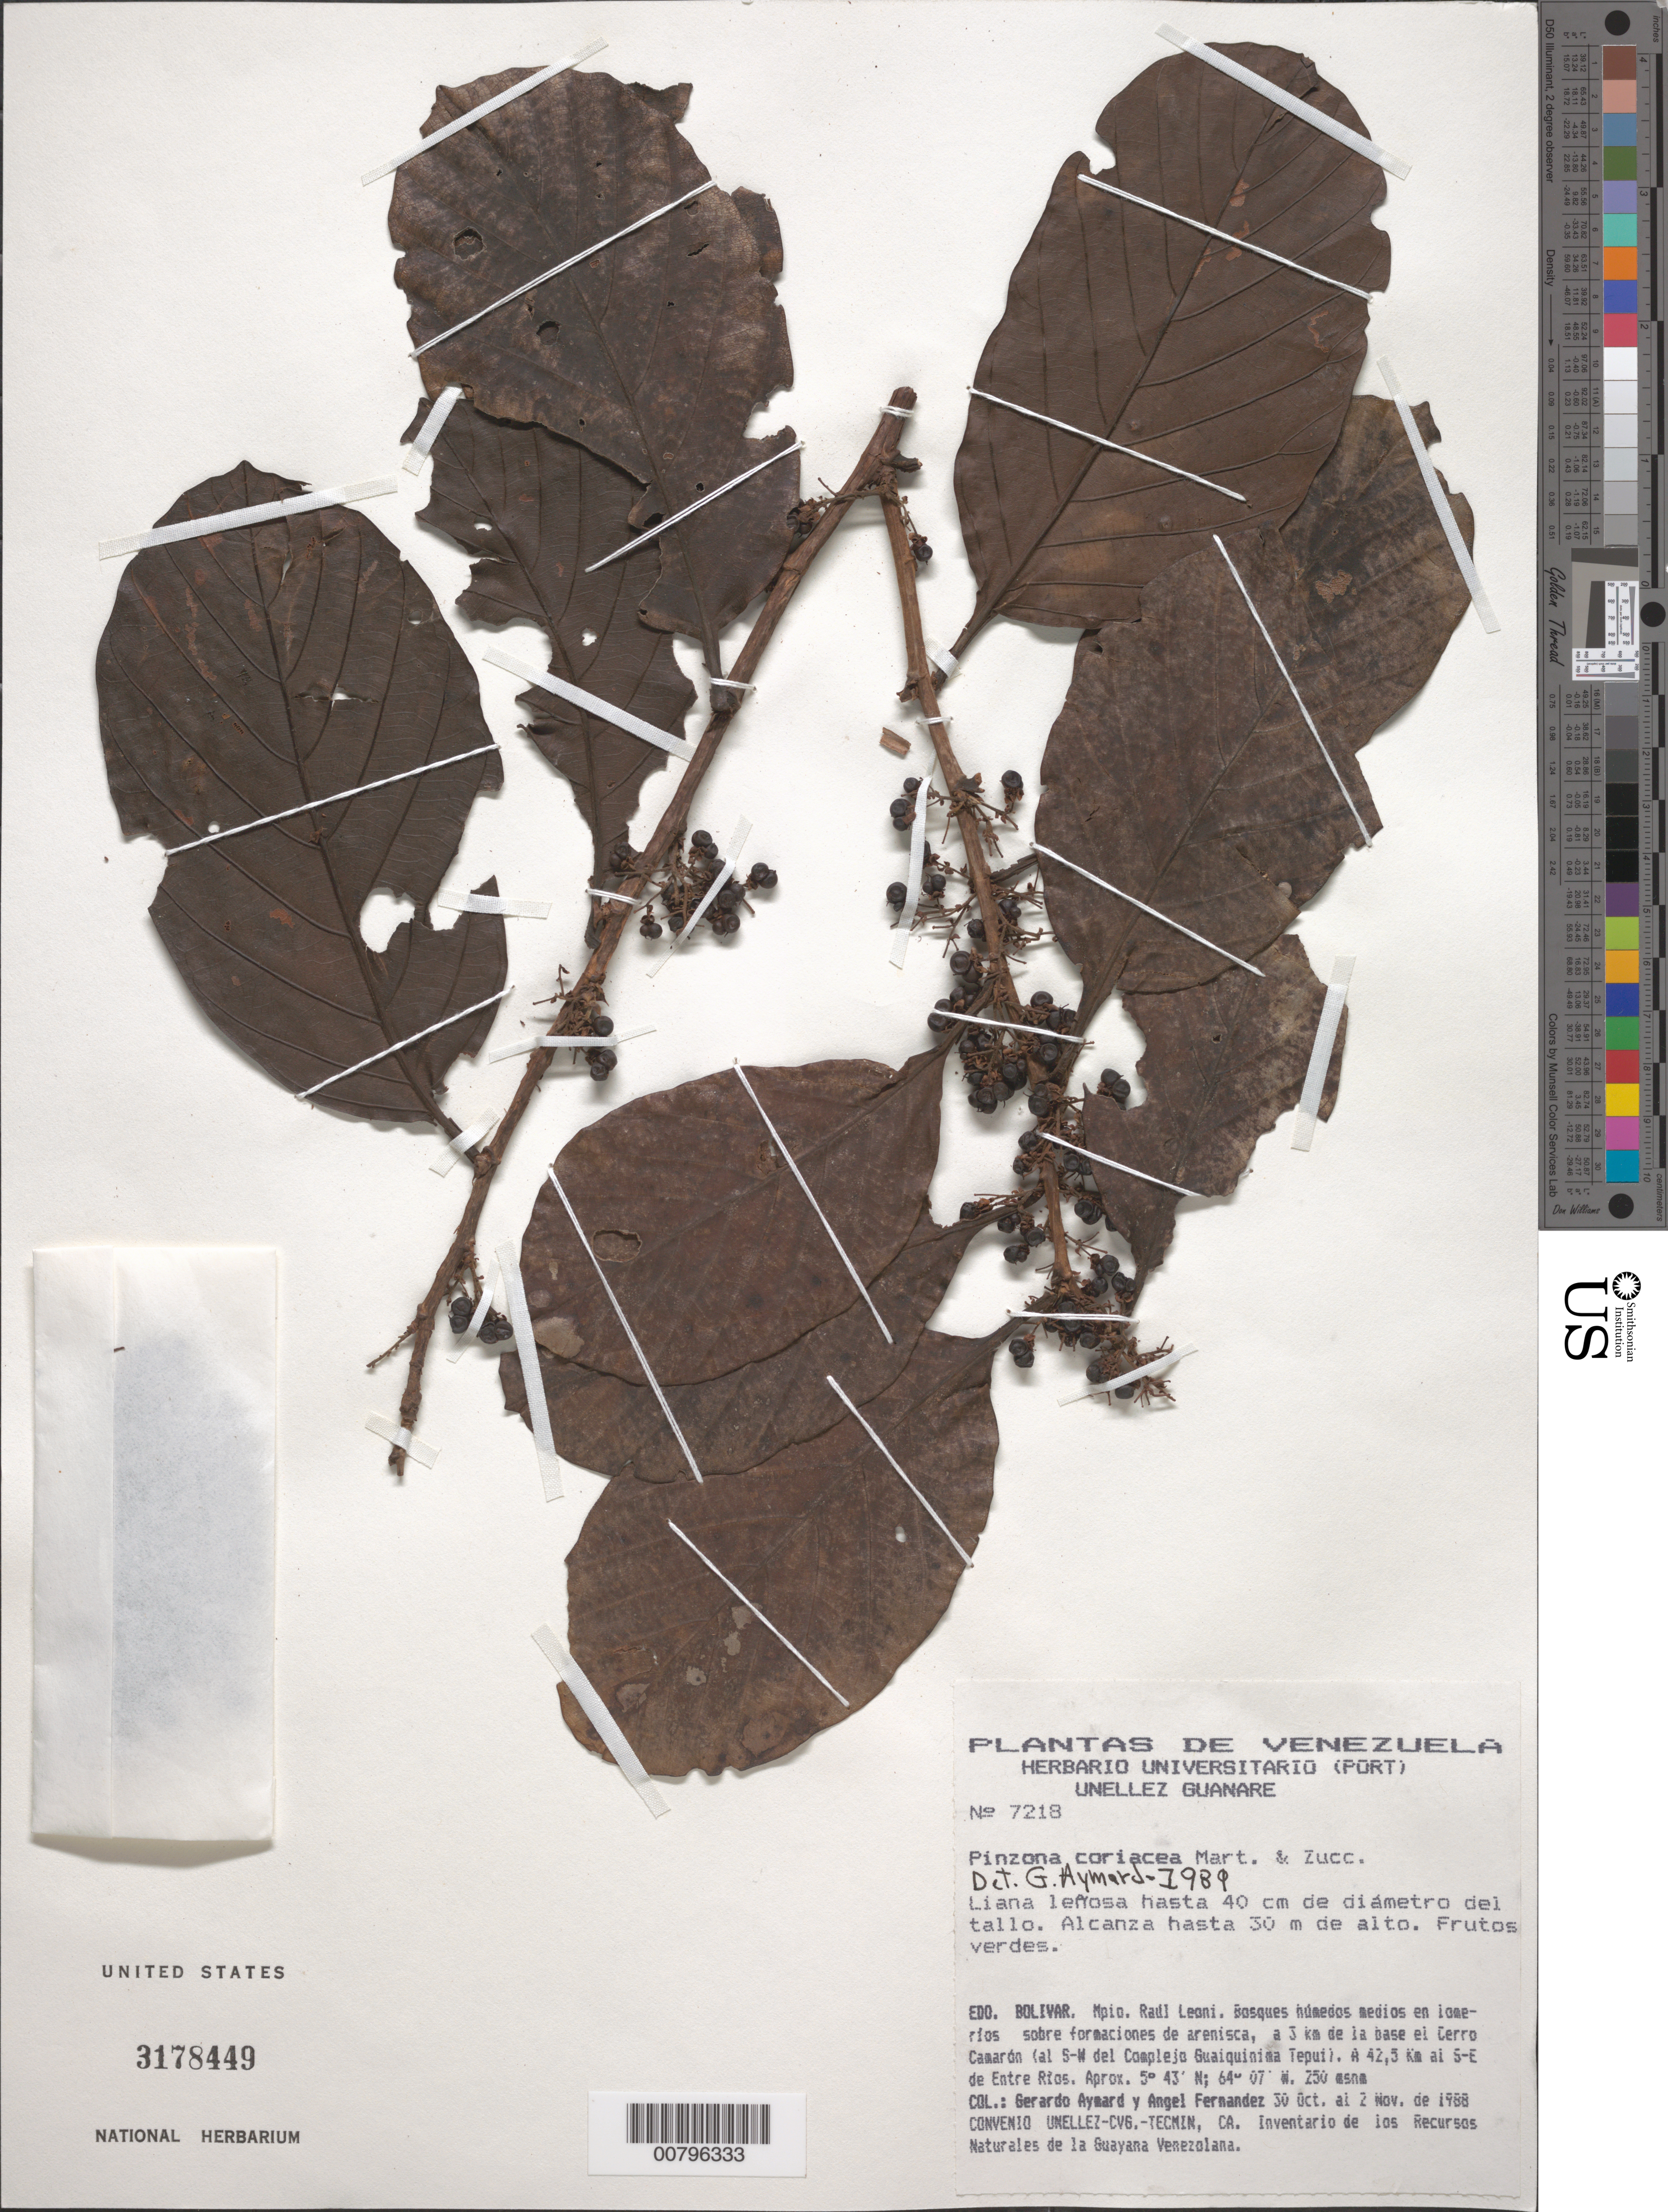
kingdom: Plantae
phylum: Tracheophyta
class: Magnoliopsida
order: Dilleniales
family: Dilleniaceae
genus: Pinzona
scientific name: Pinzona coriacea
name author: Mart. & Zucc.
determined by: Aymard C., G. A., (PORT), Univ. Nac. Exp. de los Llanos Ezequiel Zamora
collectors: G. A. Aymard & A. Fernandez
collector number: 7218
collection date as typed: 30-Oct-88 to 2-Nov-88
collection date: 1988-10-30/1988-11-02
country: Venezuela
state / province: Bolívar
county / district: Angostura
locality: Mun. Raúl Leoni [=Angostura], 3 km de la base el Cerro Camaron, a 42.5 km al SE de entre ríos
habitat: Bosques húmedos medios en lomerios sobre formaciónes de arenisca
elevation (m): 250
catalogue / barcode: US 3178449